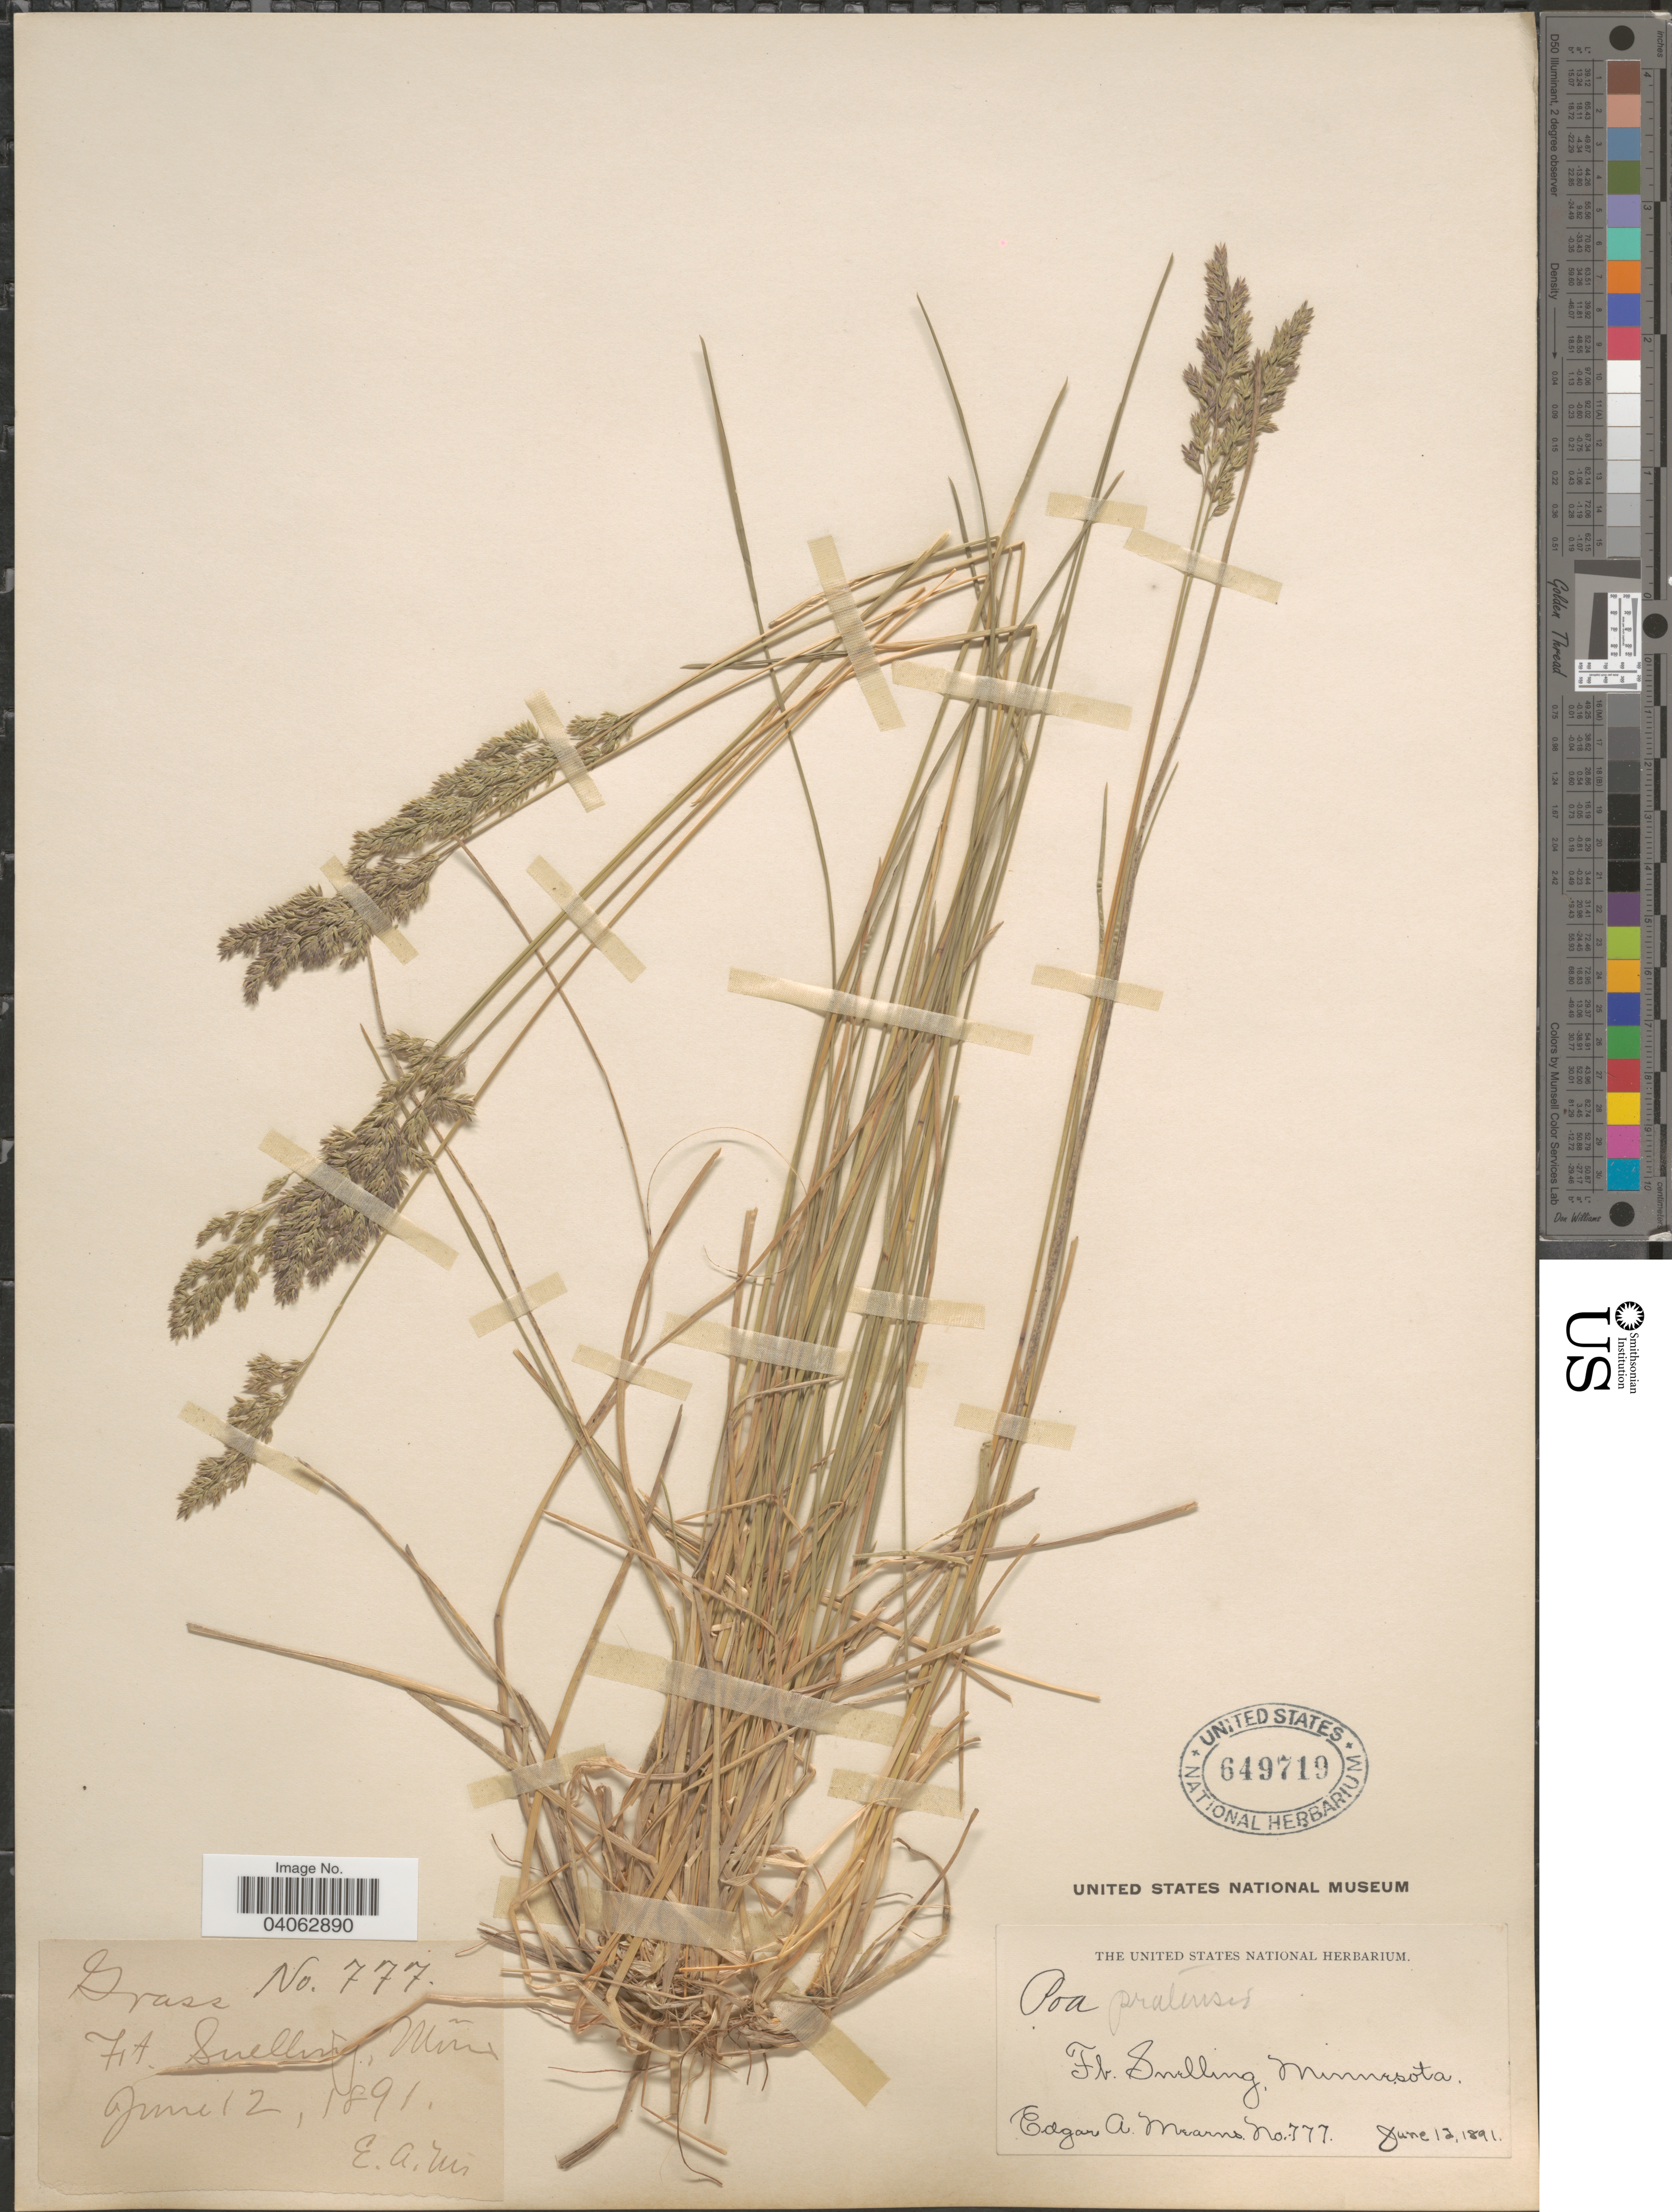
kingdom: Plantae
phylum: Tracheophyta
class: Liliopsida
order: Poales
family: Poaceae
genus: Poa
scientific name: Poa pratensis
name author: L.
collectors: E. A. Mearns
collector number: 777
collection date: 1891-06-12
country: United States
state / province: Minnesota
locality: Ft. Snelling.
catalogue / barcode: US 649719